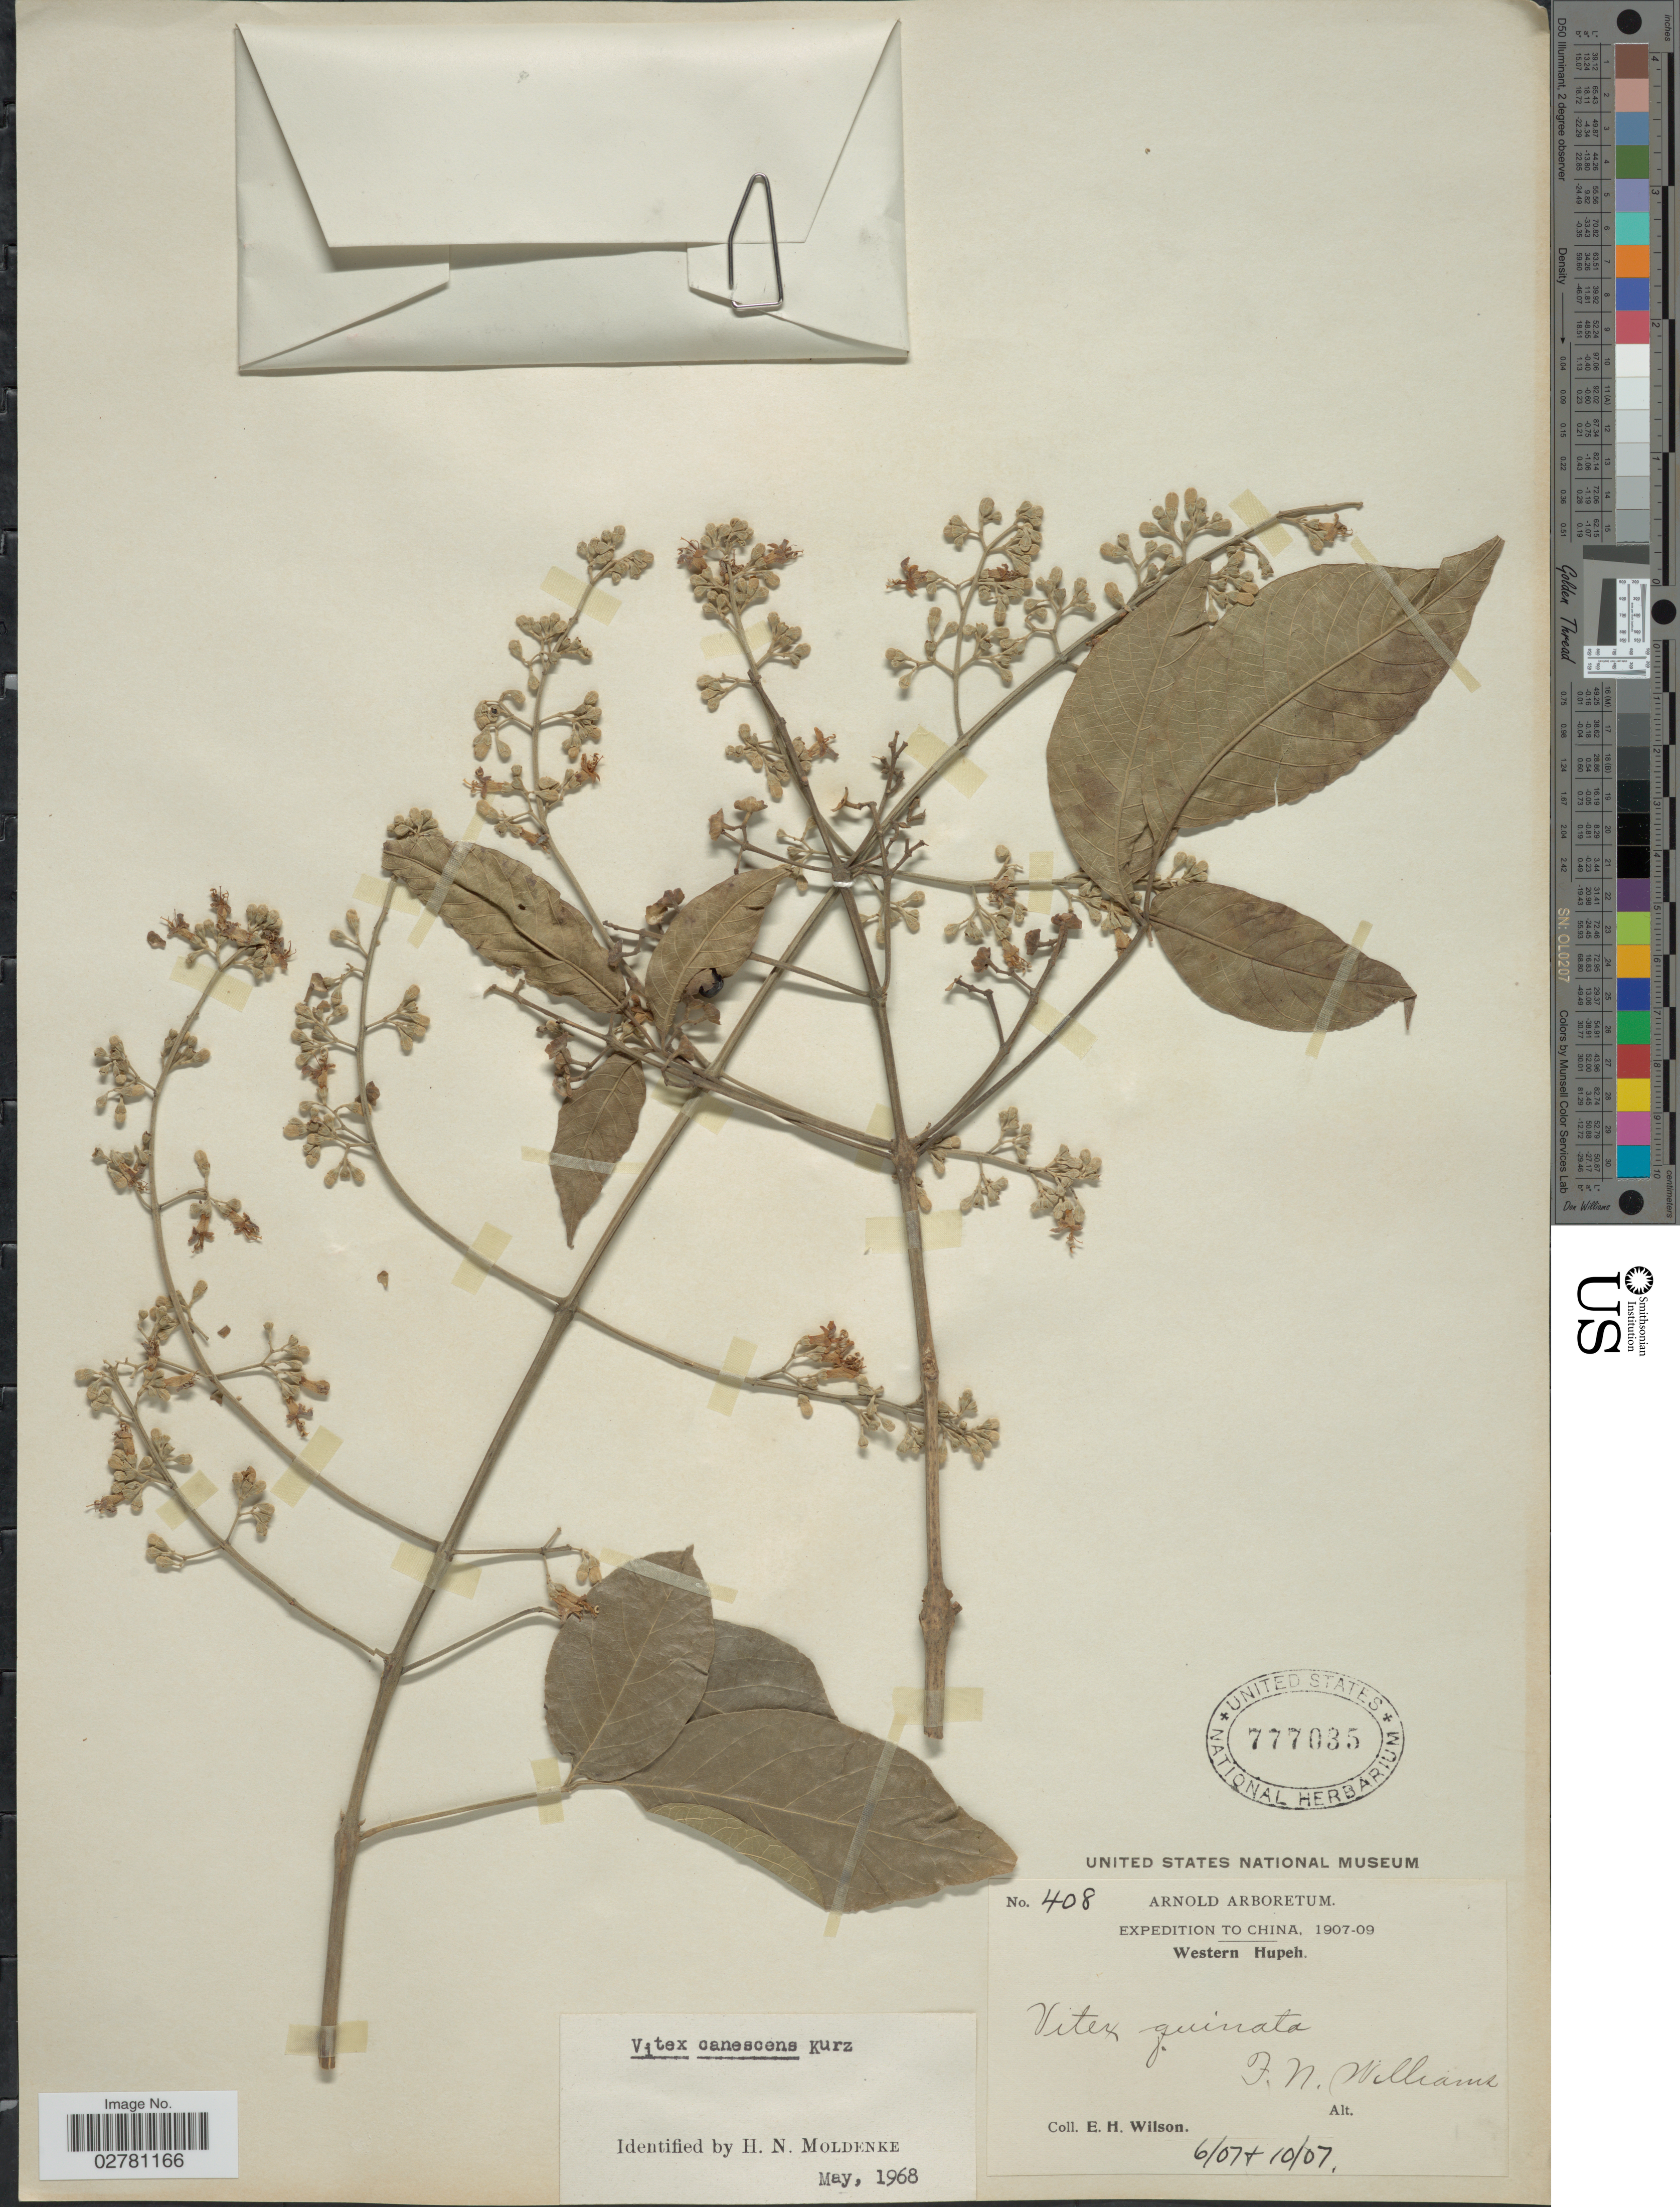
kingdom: Plantae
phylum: Tracheophyta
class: Magnoliopsida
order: Lamiales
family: Lamiaceae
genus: Vitex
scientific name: Vitex canescens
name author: Kurz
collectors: E. Wilson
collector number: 408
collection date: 1907-06/1907-10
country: China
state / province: Hubei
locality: Western Hupeh.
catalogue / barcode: US 777035